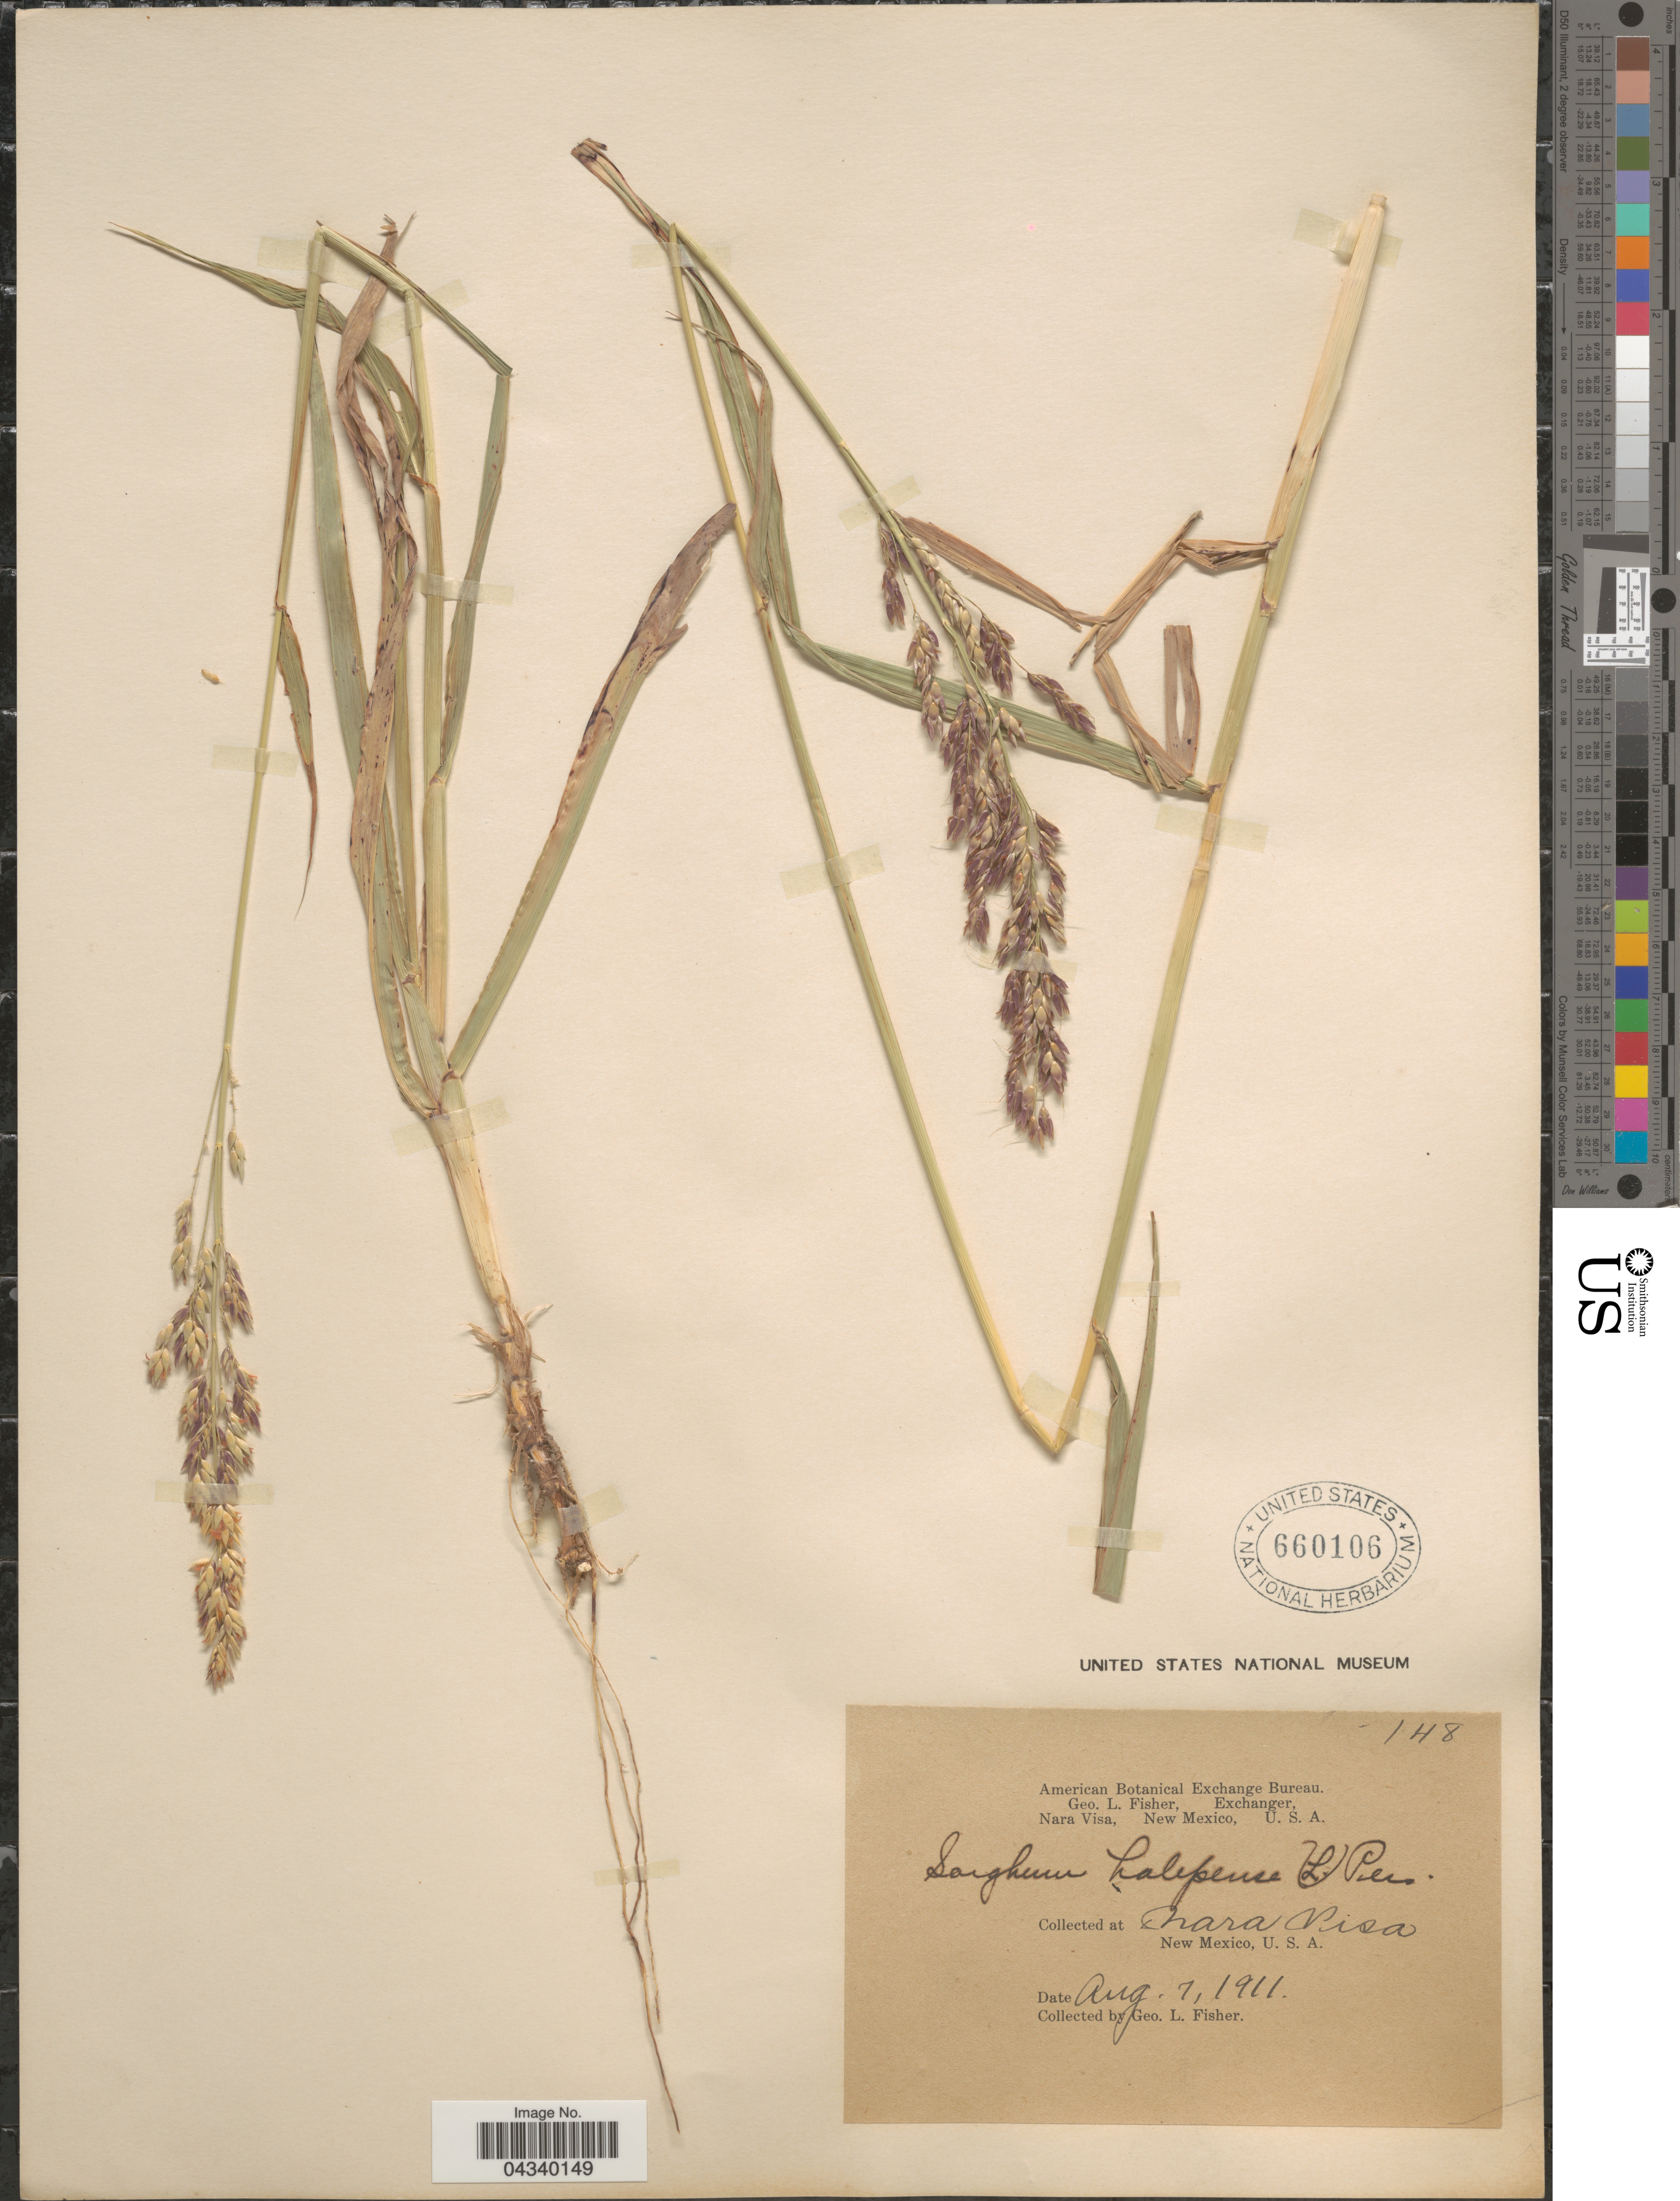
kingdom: Plantae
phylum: Tracheophyta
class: Liliopsida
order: Poales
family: Poaceae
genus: Sorghum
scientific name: Sorghum halepense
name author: (L.) Pers.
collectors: G. L. Fisher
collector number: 148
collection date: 1911-08-07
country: United States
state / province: New Mexico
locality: At Nara Visa.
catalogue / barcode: US 660106